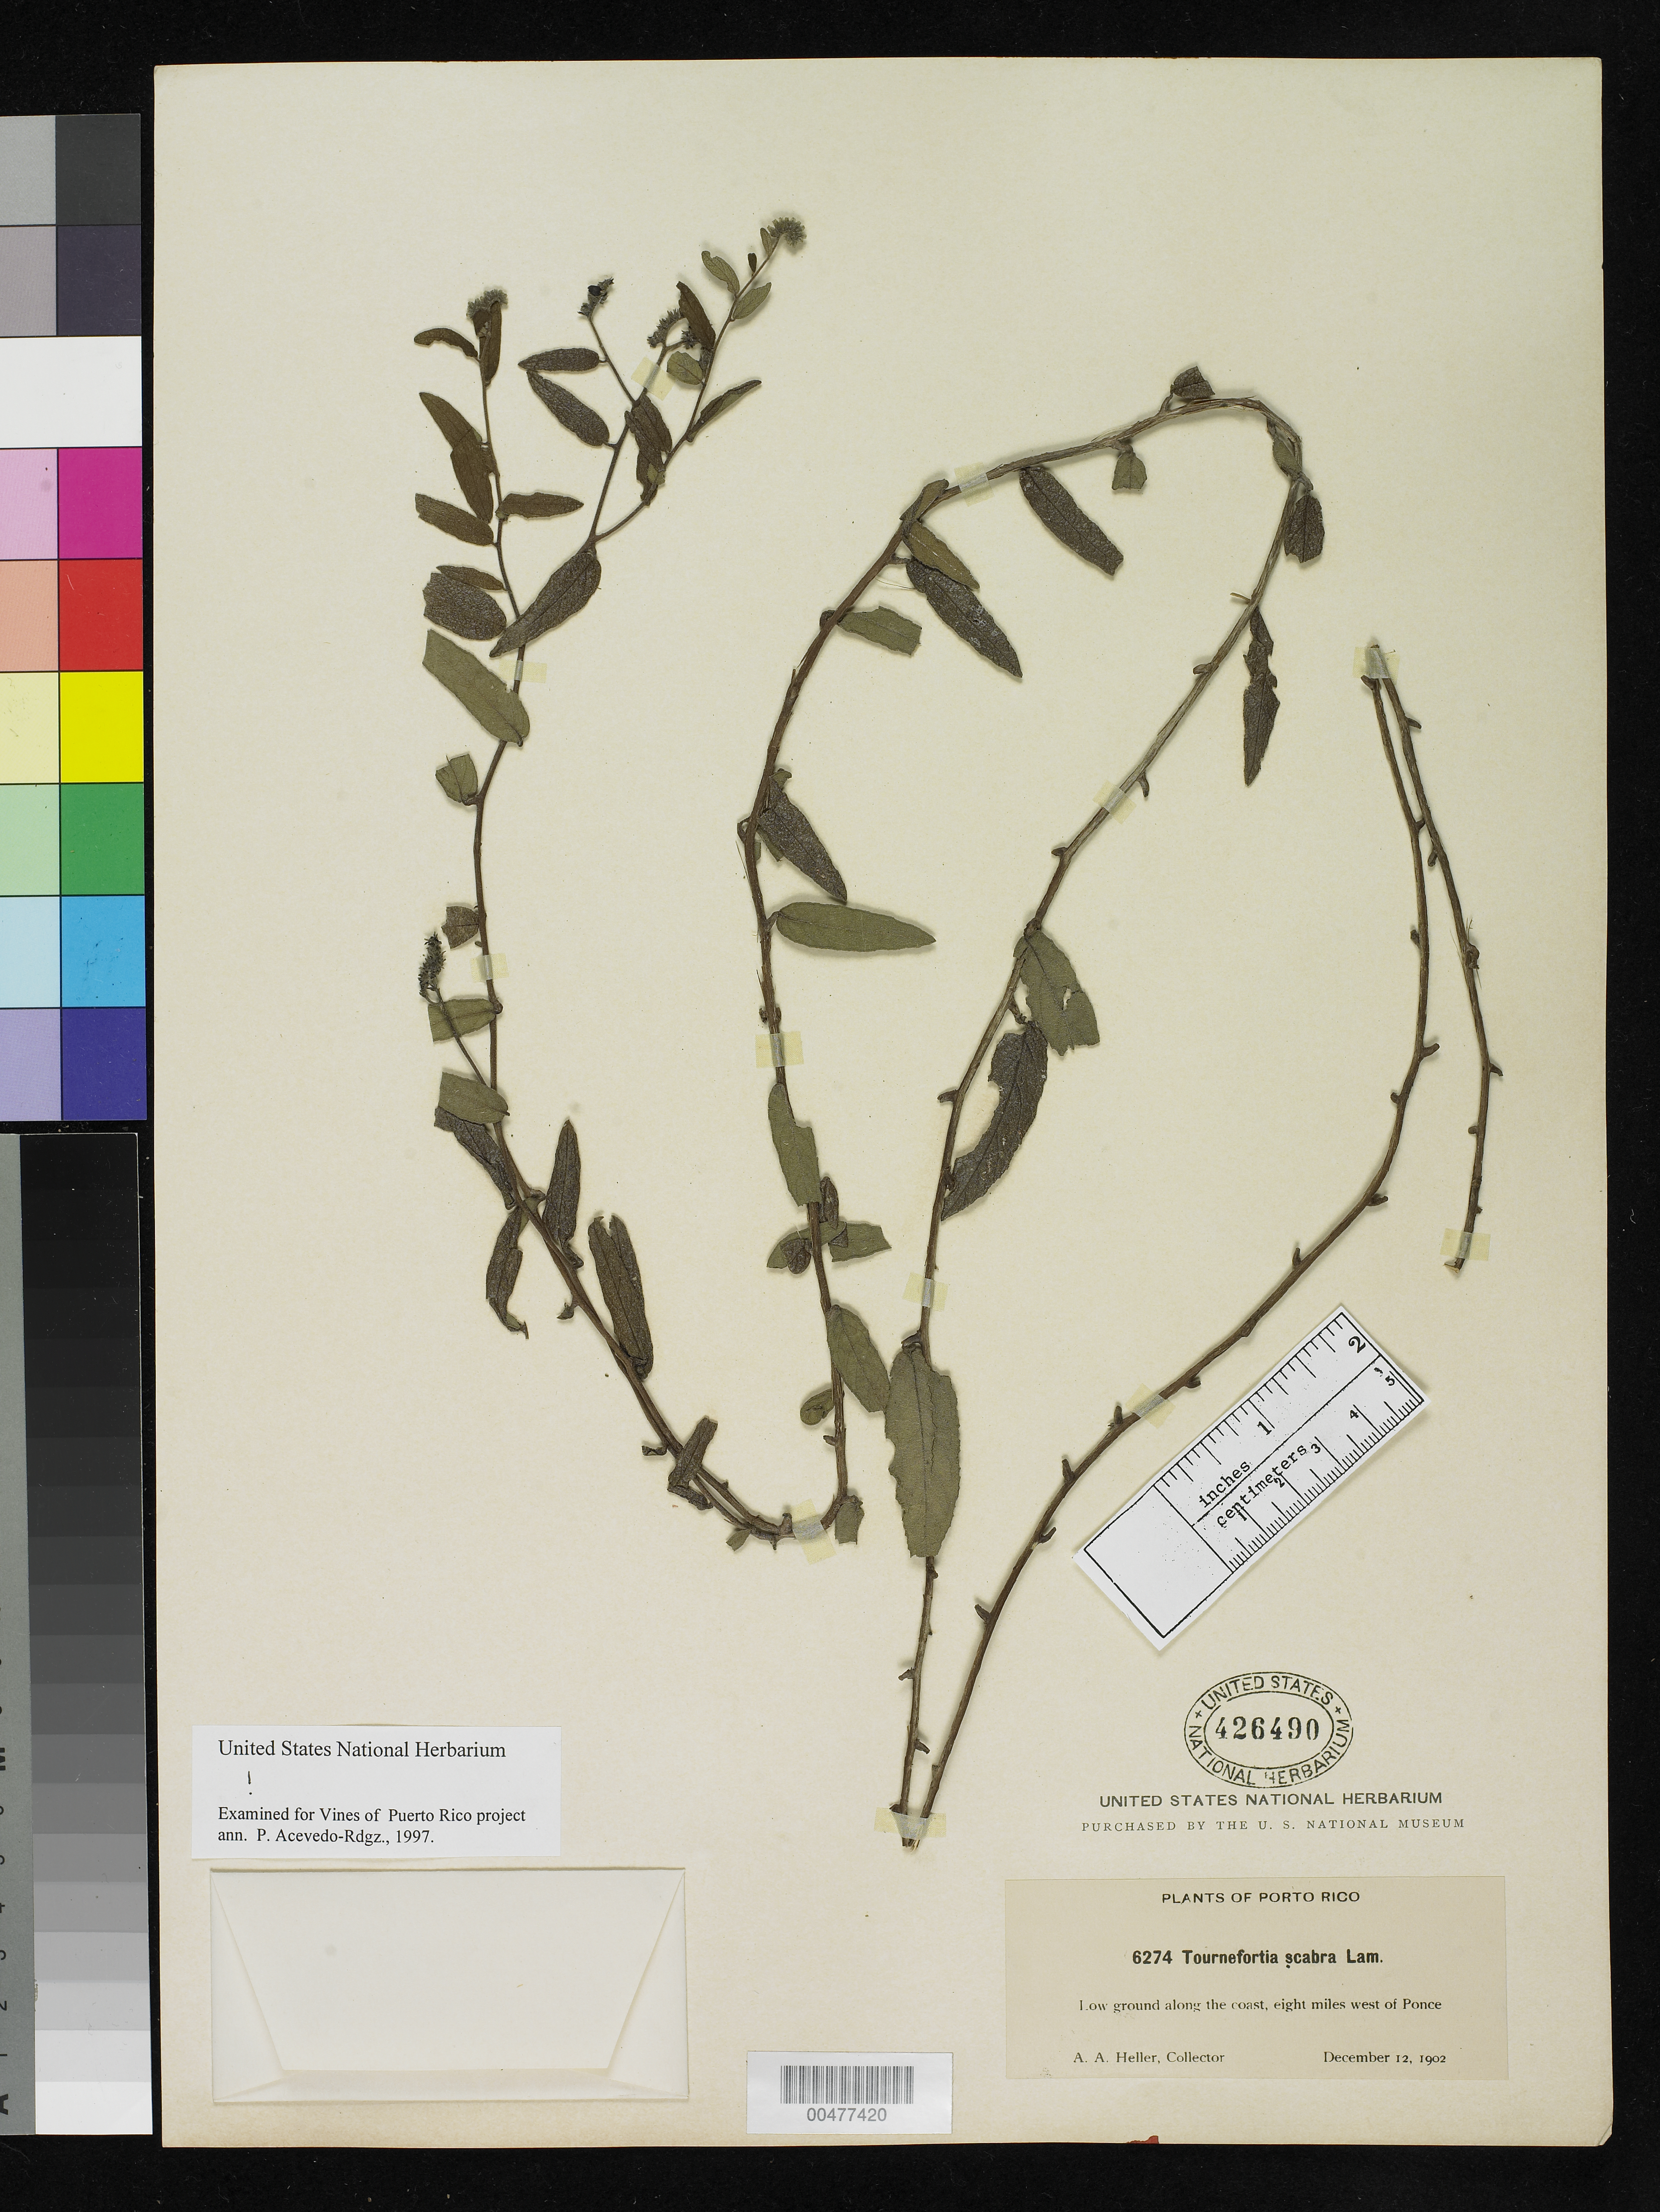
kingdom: Plantae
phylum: Tracheophyta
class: Magnoliopsida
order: Boraginales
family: Heliotropiaceae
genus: Tournefortia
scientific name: Tournefortia scabra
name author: Lam.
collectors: -- Heller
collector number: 6274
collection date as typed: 12 Dec 1902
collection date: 1902-12-12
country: Puerto Rico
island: Greater Antilles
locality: Low ground along the coast, eight miles west of Ponce.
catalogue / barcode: US 426490